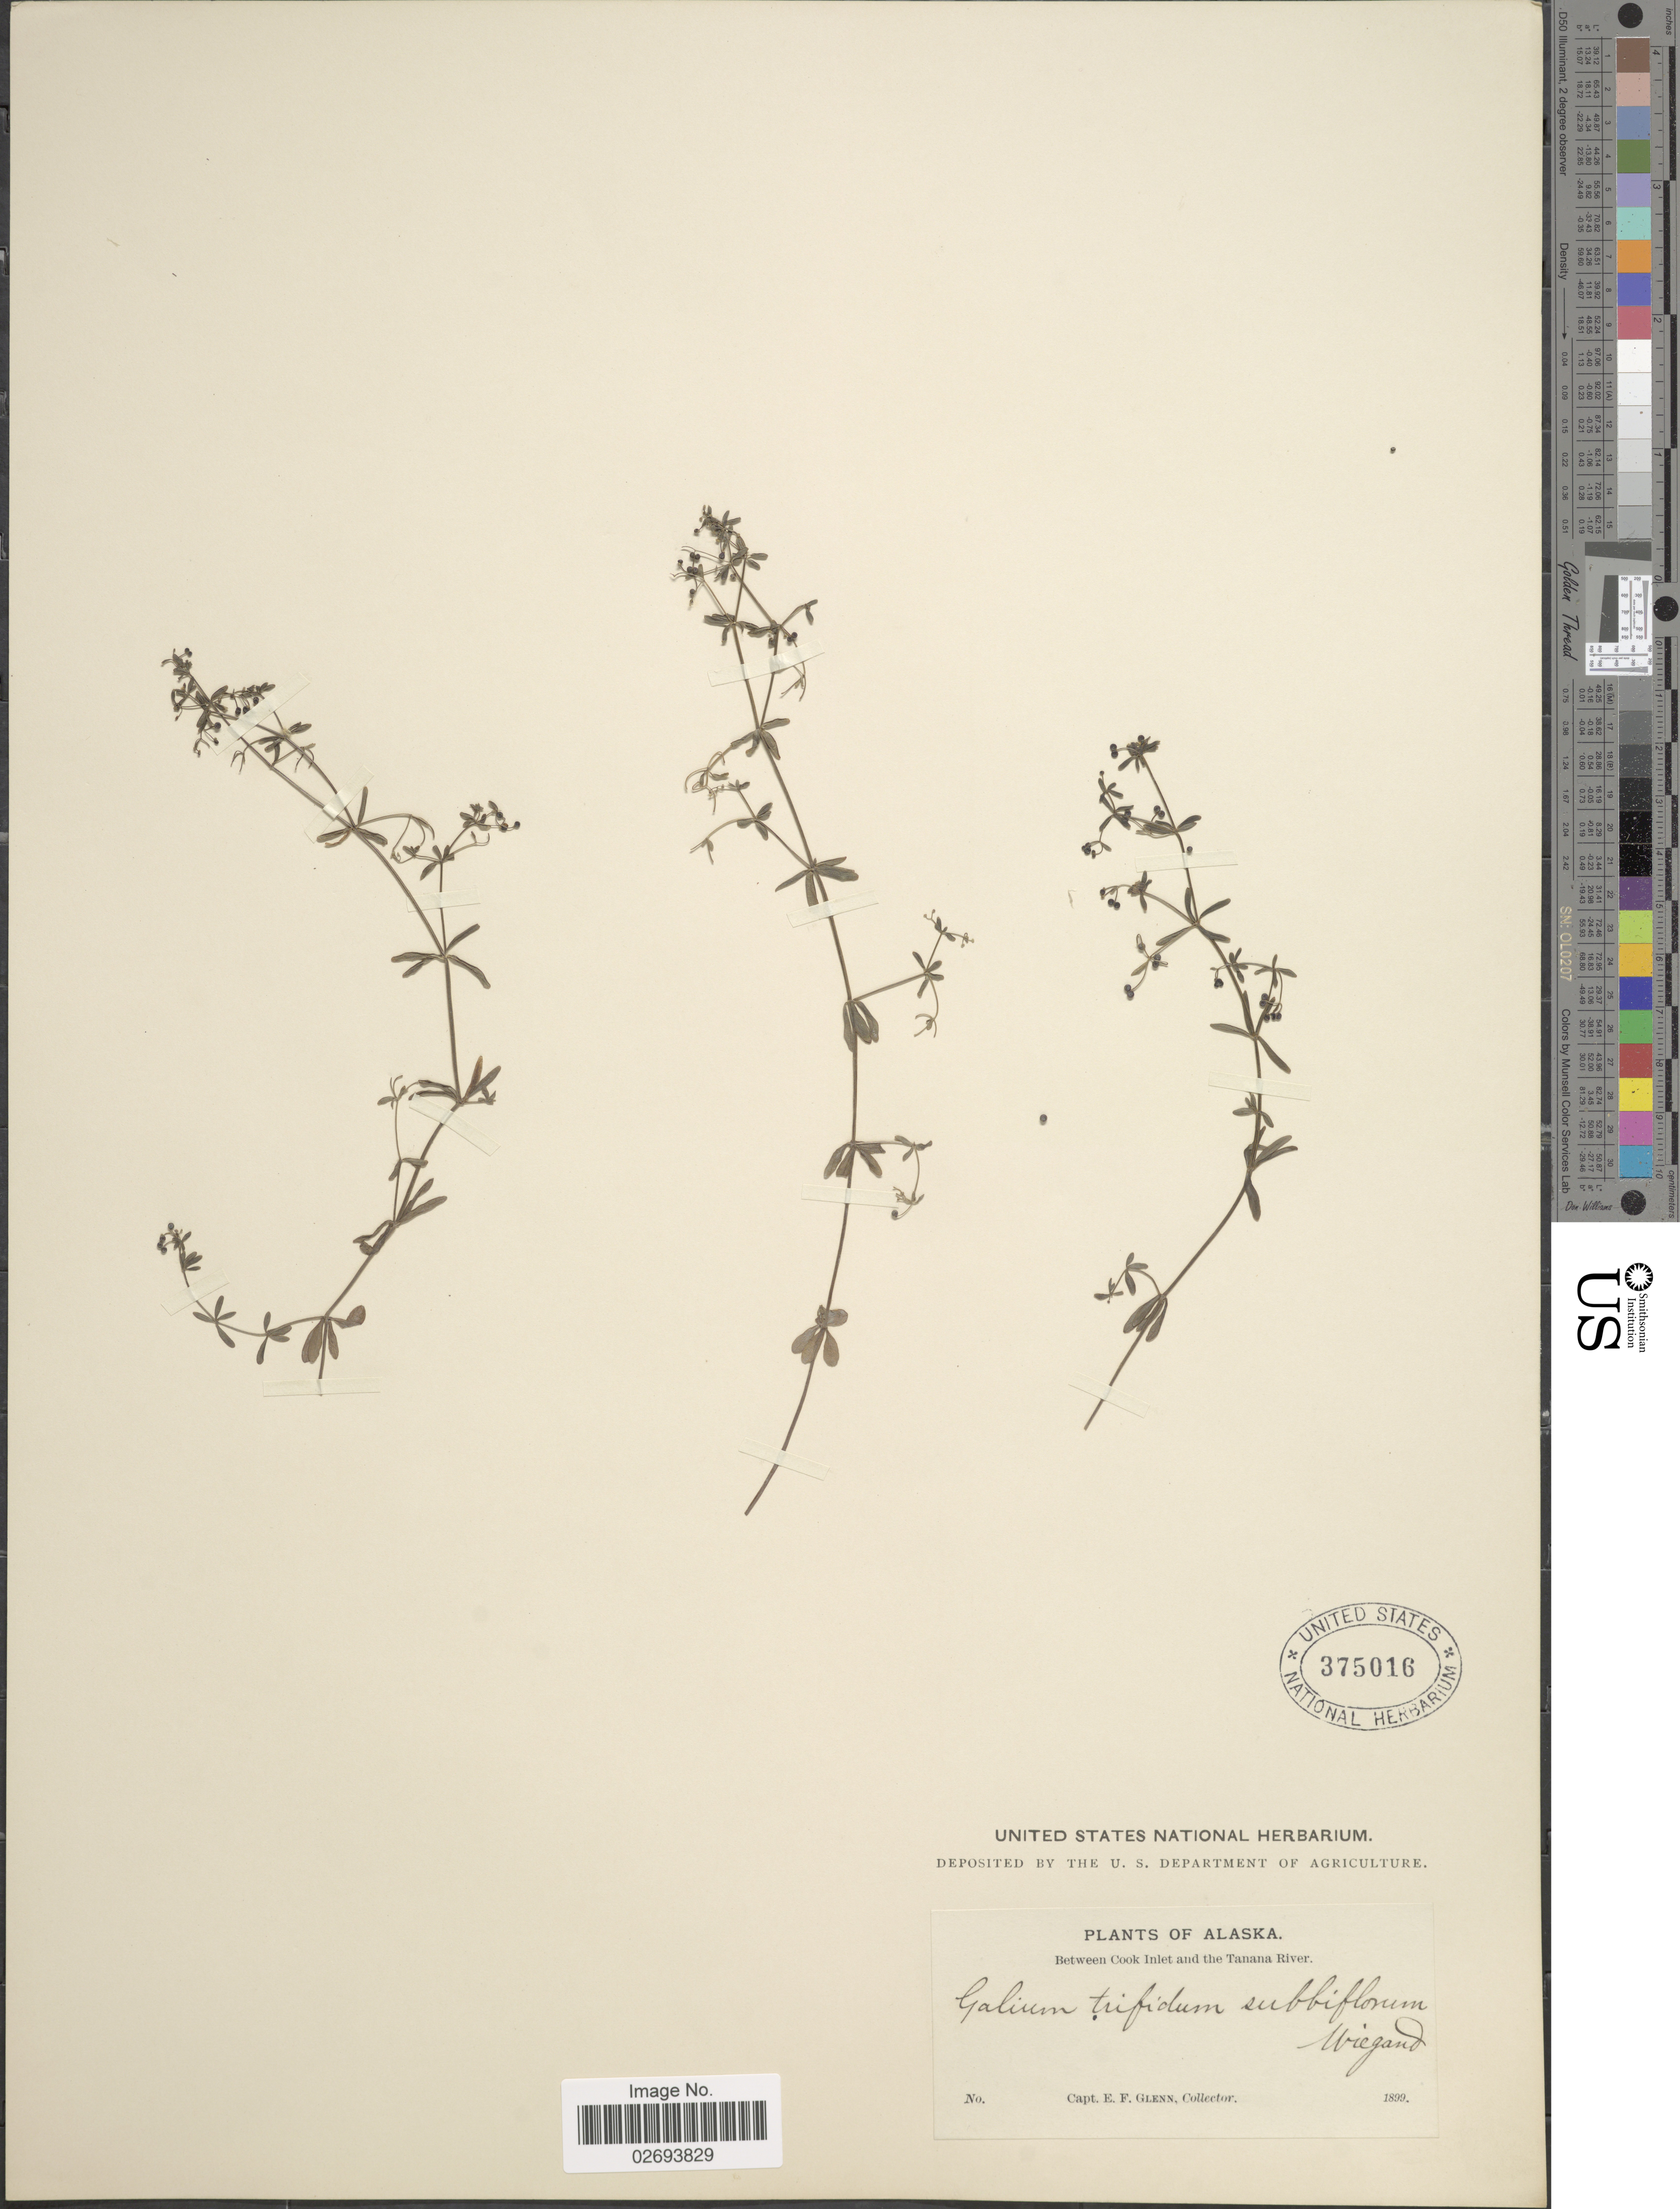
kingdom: Plantae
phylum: Tracheophyta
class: Magnoliopsida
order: Gentianales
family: Rubiaceae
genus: Galium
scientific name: Galium trifidum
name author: L.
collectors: E. Glenn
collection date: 1899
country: United States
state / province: Alaska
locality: Between Cook Inlet and the Tanana River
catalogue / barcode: US 375016